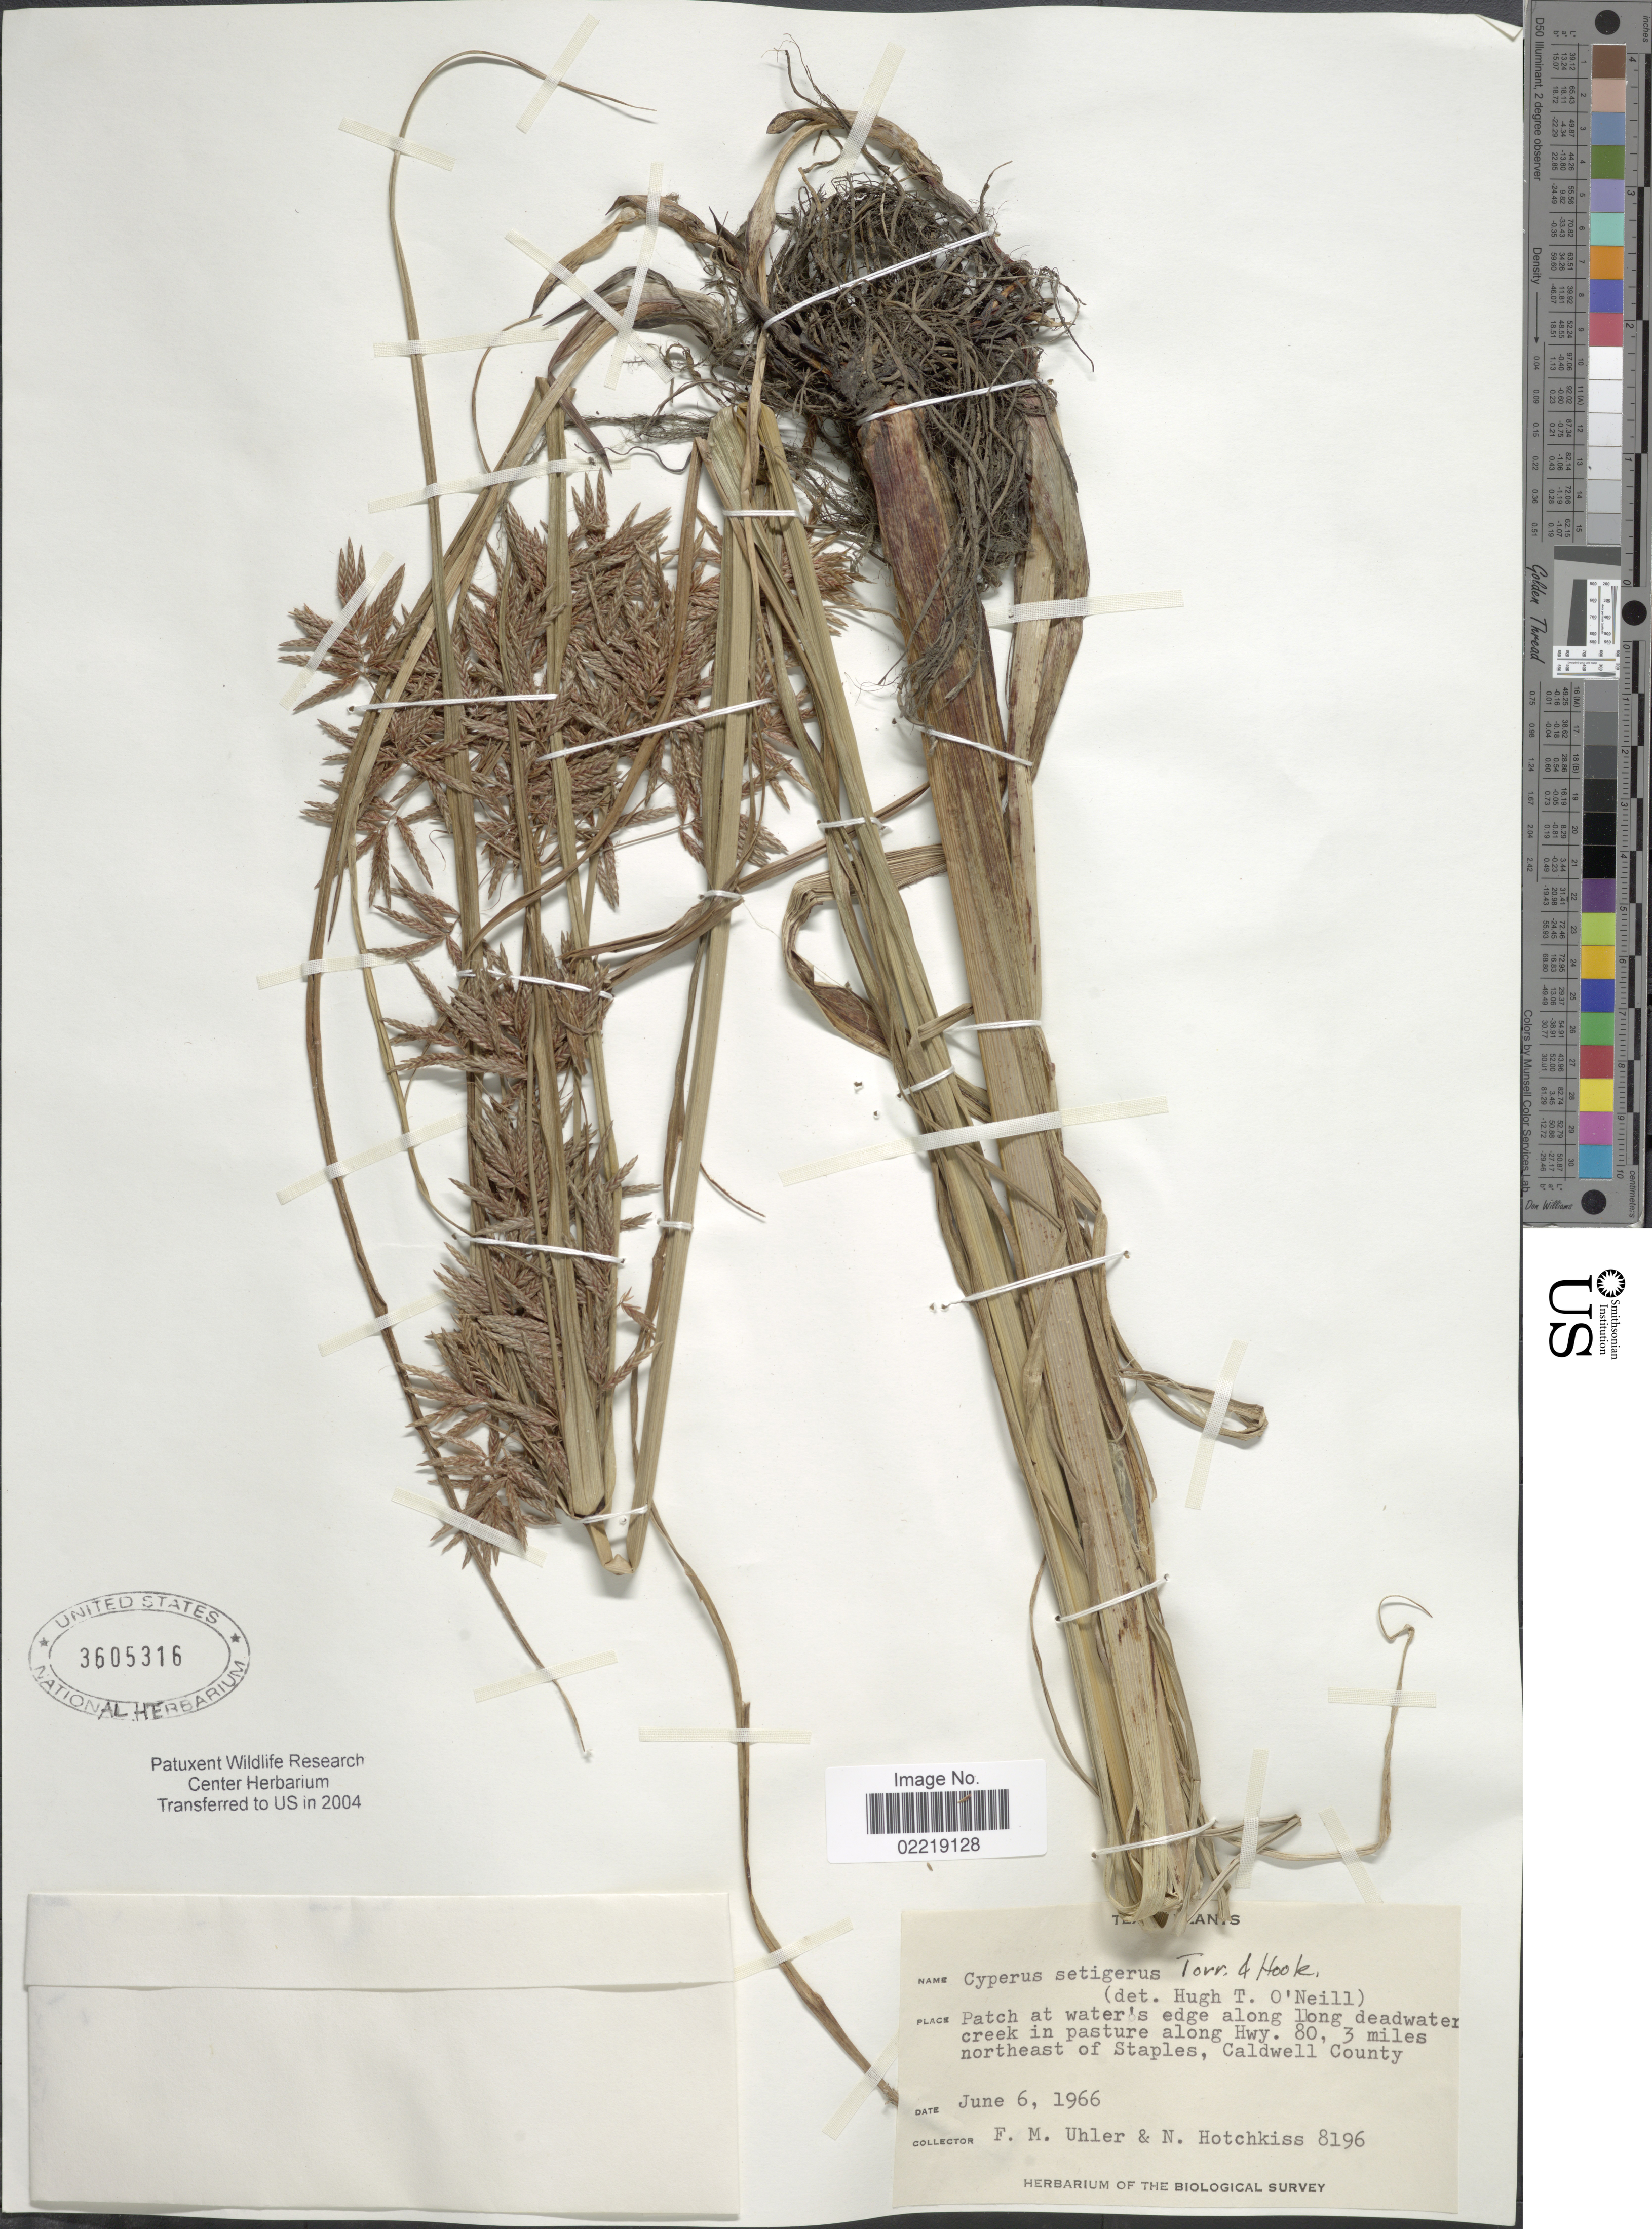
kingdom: Plantae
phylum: Tracheophyta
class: Liliopsida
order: Poales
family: Cyperaceae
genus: Cyperus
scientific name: Cyperus setigerus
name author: Torr. & Hook.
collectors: F. M. Uhler & N. Hotchkiss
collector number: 8196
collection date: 1966-06-06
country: United States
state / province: Texas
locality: Patch at water's edge along long deadwater creek in pasture along Hwy. 80, 3 miles northeast of Staples, Caldwell County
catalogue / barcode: US 3605316